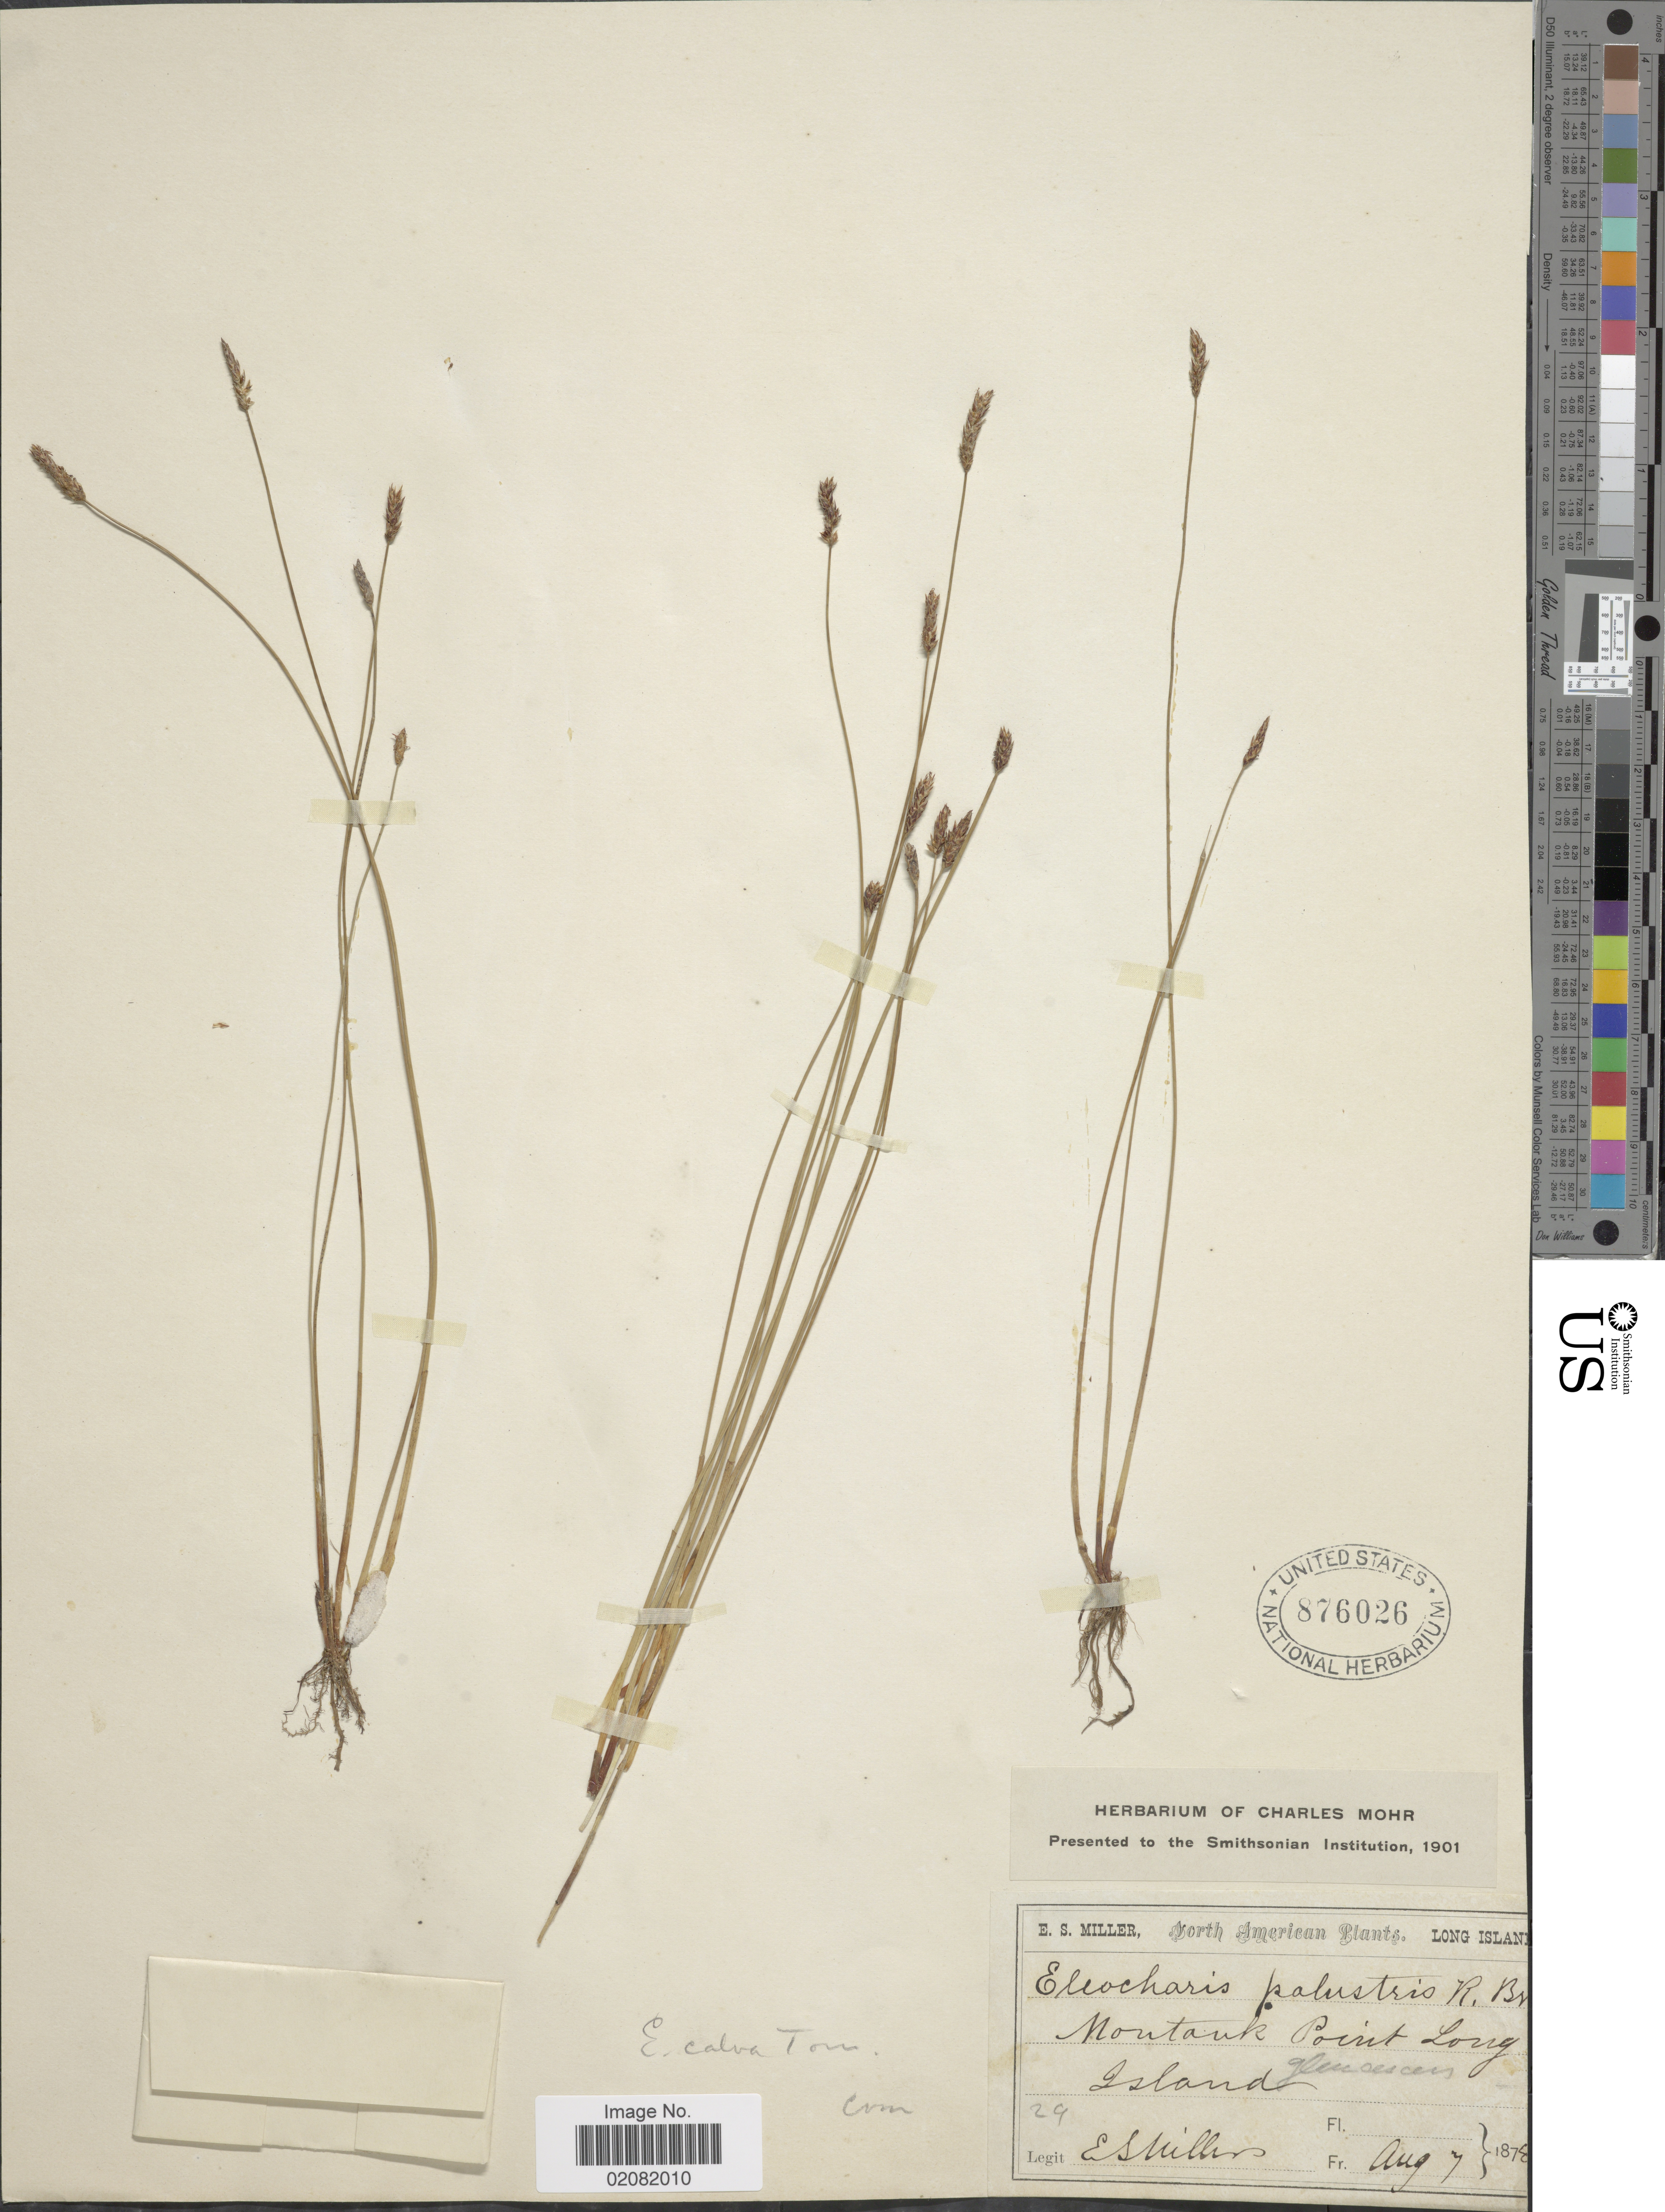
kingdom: Plantae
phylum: Tracheophyta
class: Liliopsida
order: Poales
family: Cyperaceae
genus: Eleocharis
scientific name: Eleocharis erythropoda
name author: Steud.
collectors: E. S. Miller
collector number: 29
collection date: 1878-08-07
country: United States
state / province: New York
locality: Long Island, Nontank Point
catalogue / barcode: US 876026